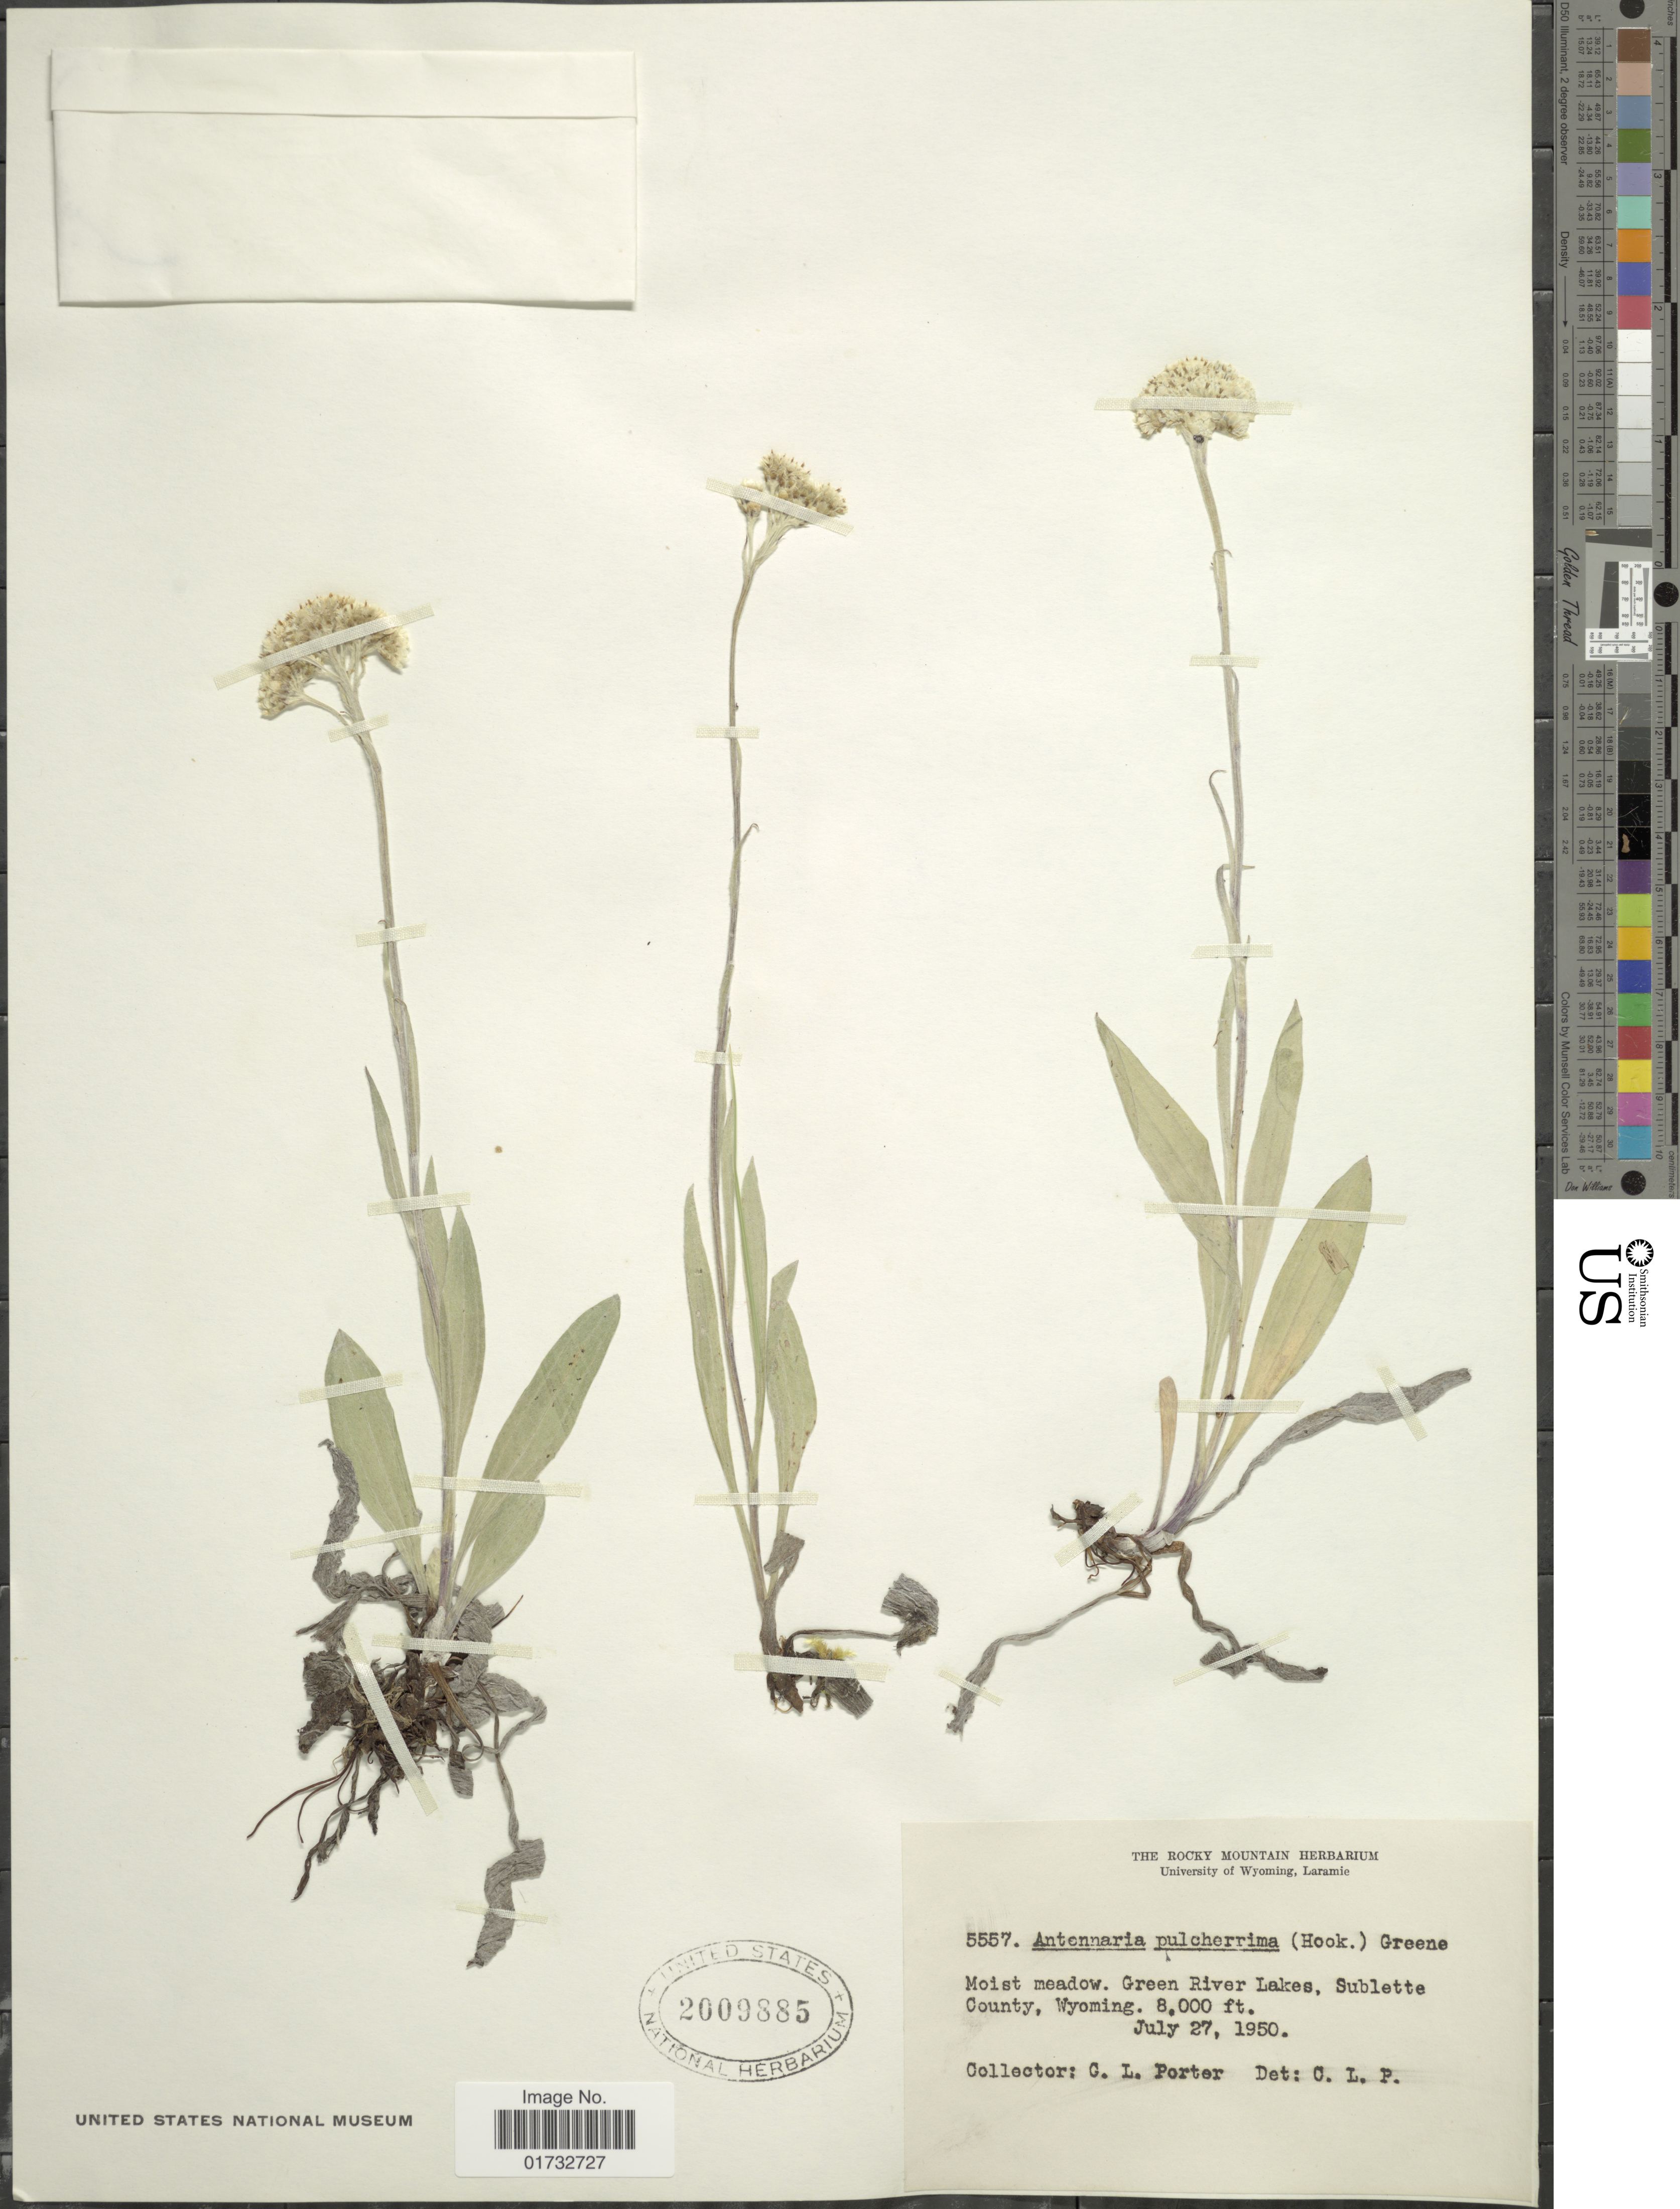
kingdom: Plantae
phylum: Tracheophyta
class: Magnoliopsida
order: Asterales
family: Asteraceae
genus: Antennaria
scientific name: Antennaria pulcherrima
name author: (Hook.) Greene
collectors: C. L. Porter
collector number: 5557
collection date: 1950-07-27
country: United States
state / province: Wyoming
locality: Green River Lakes, Sublette County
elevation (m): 2438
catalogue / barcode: US 2009885